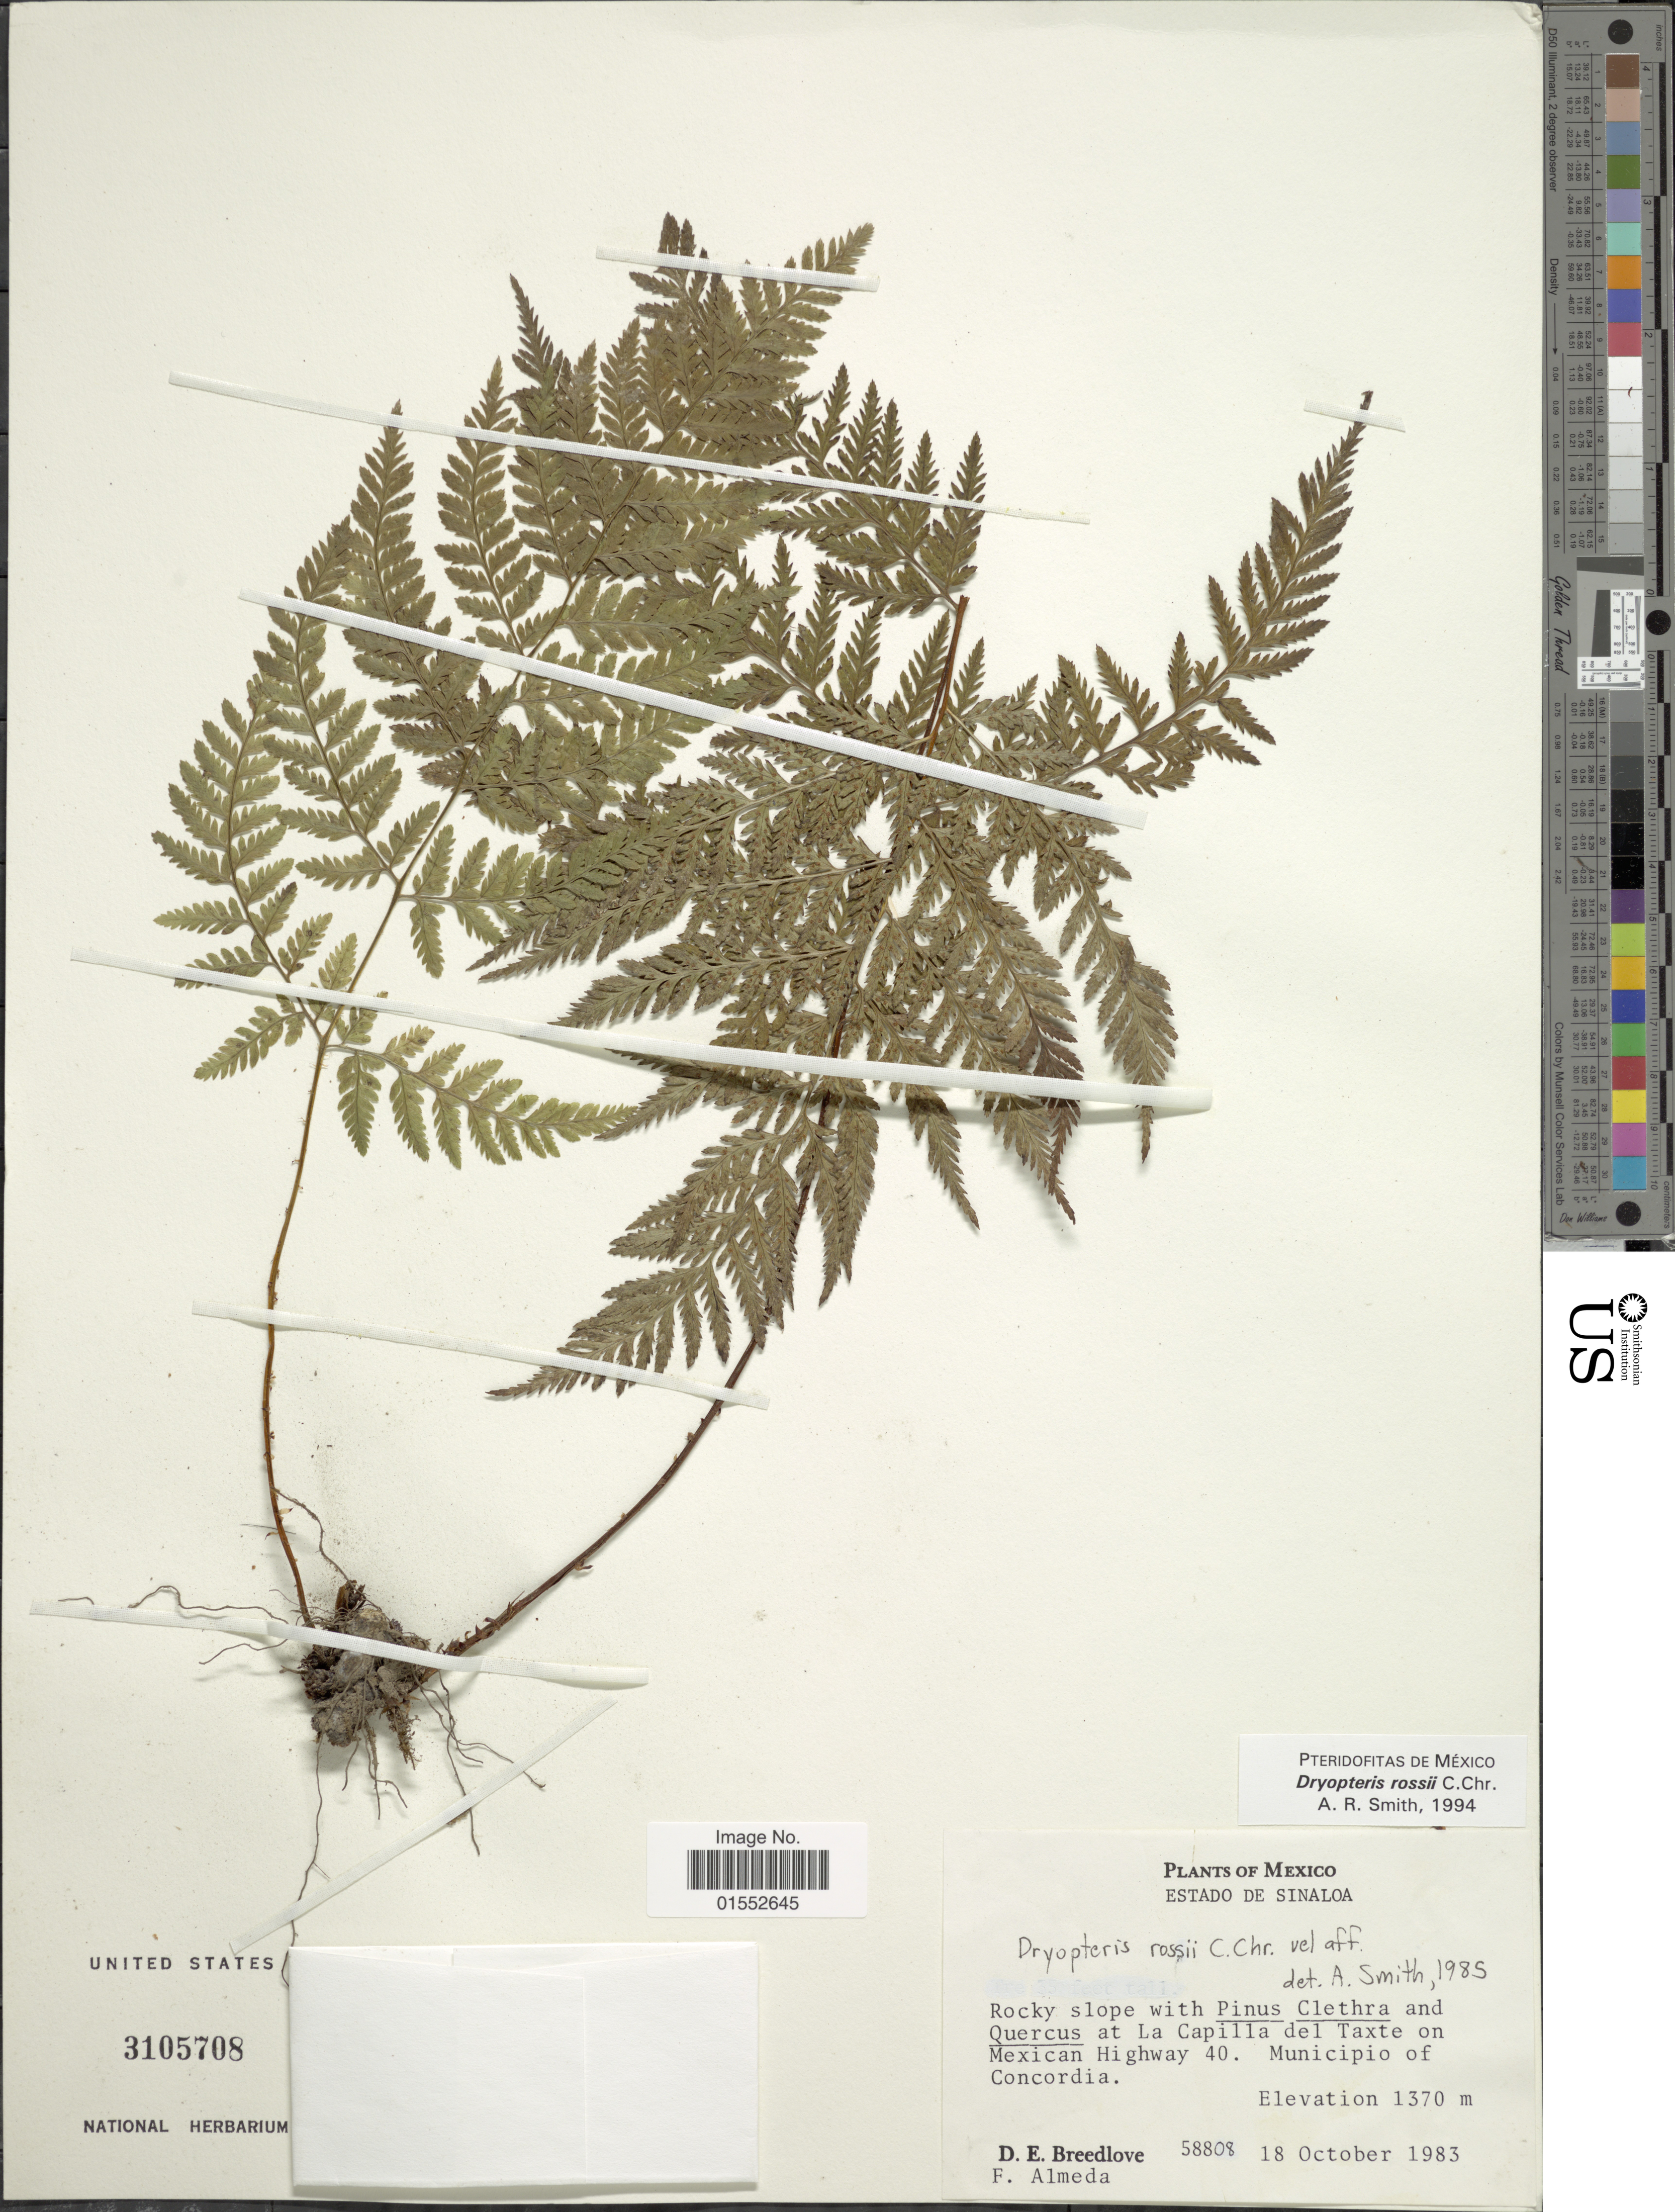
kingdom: Plantae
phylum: Tracheophyta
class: Polypodiopsida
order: Polypodiales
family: Dryopteridaceae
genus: Dryopteris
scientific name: Dryopteris rossii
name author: C. Chr.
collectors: D. E. Breedlove & F. Almeda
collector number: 58808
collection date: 1983-10-18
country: Mexico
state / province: Sinaloa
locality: La Capilla del Taxte on Mexican Highway 40, Municipio of Concordia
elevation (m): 1370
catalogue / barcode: US 3105708